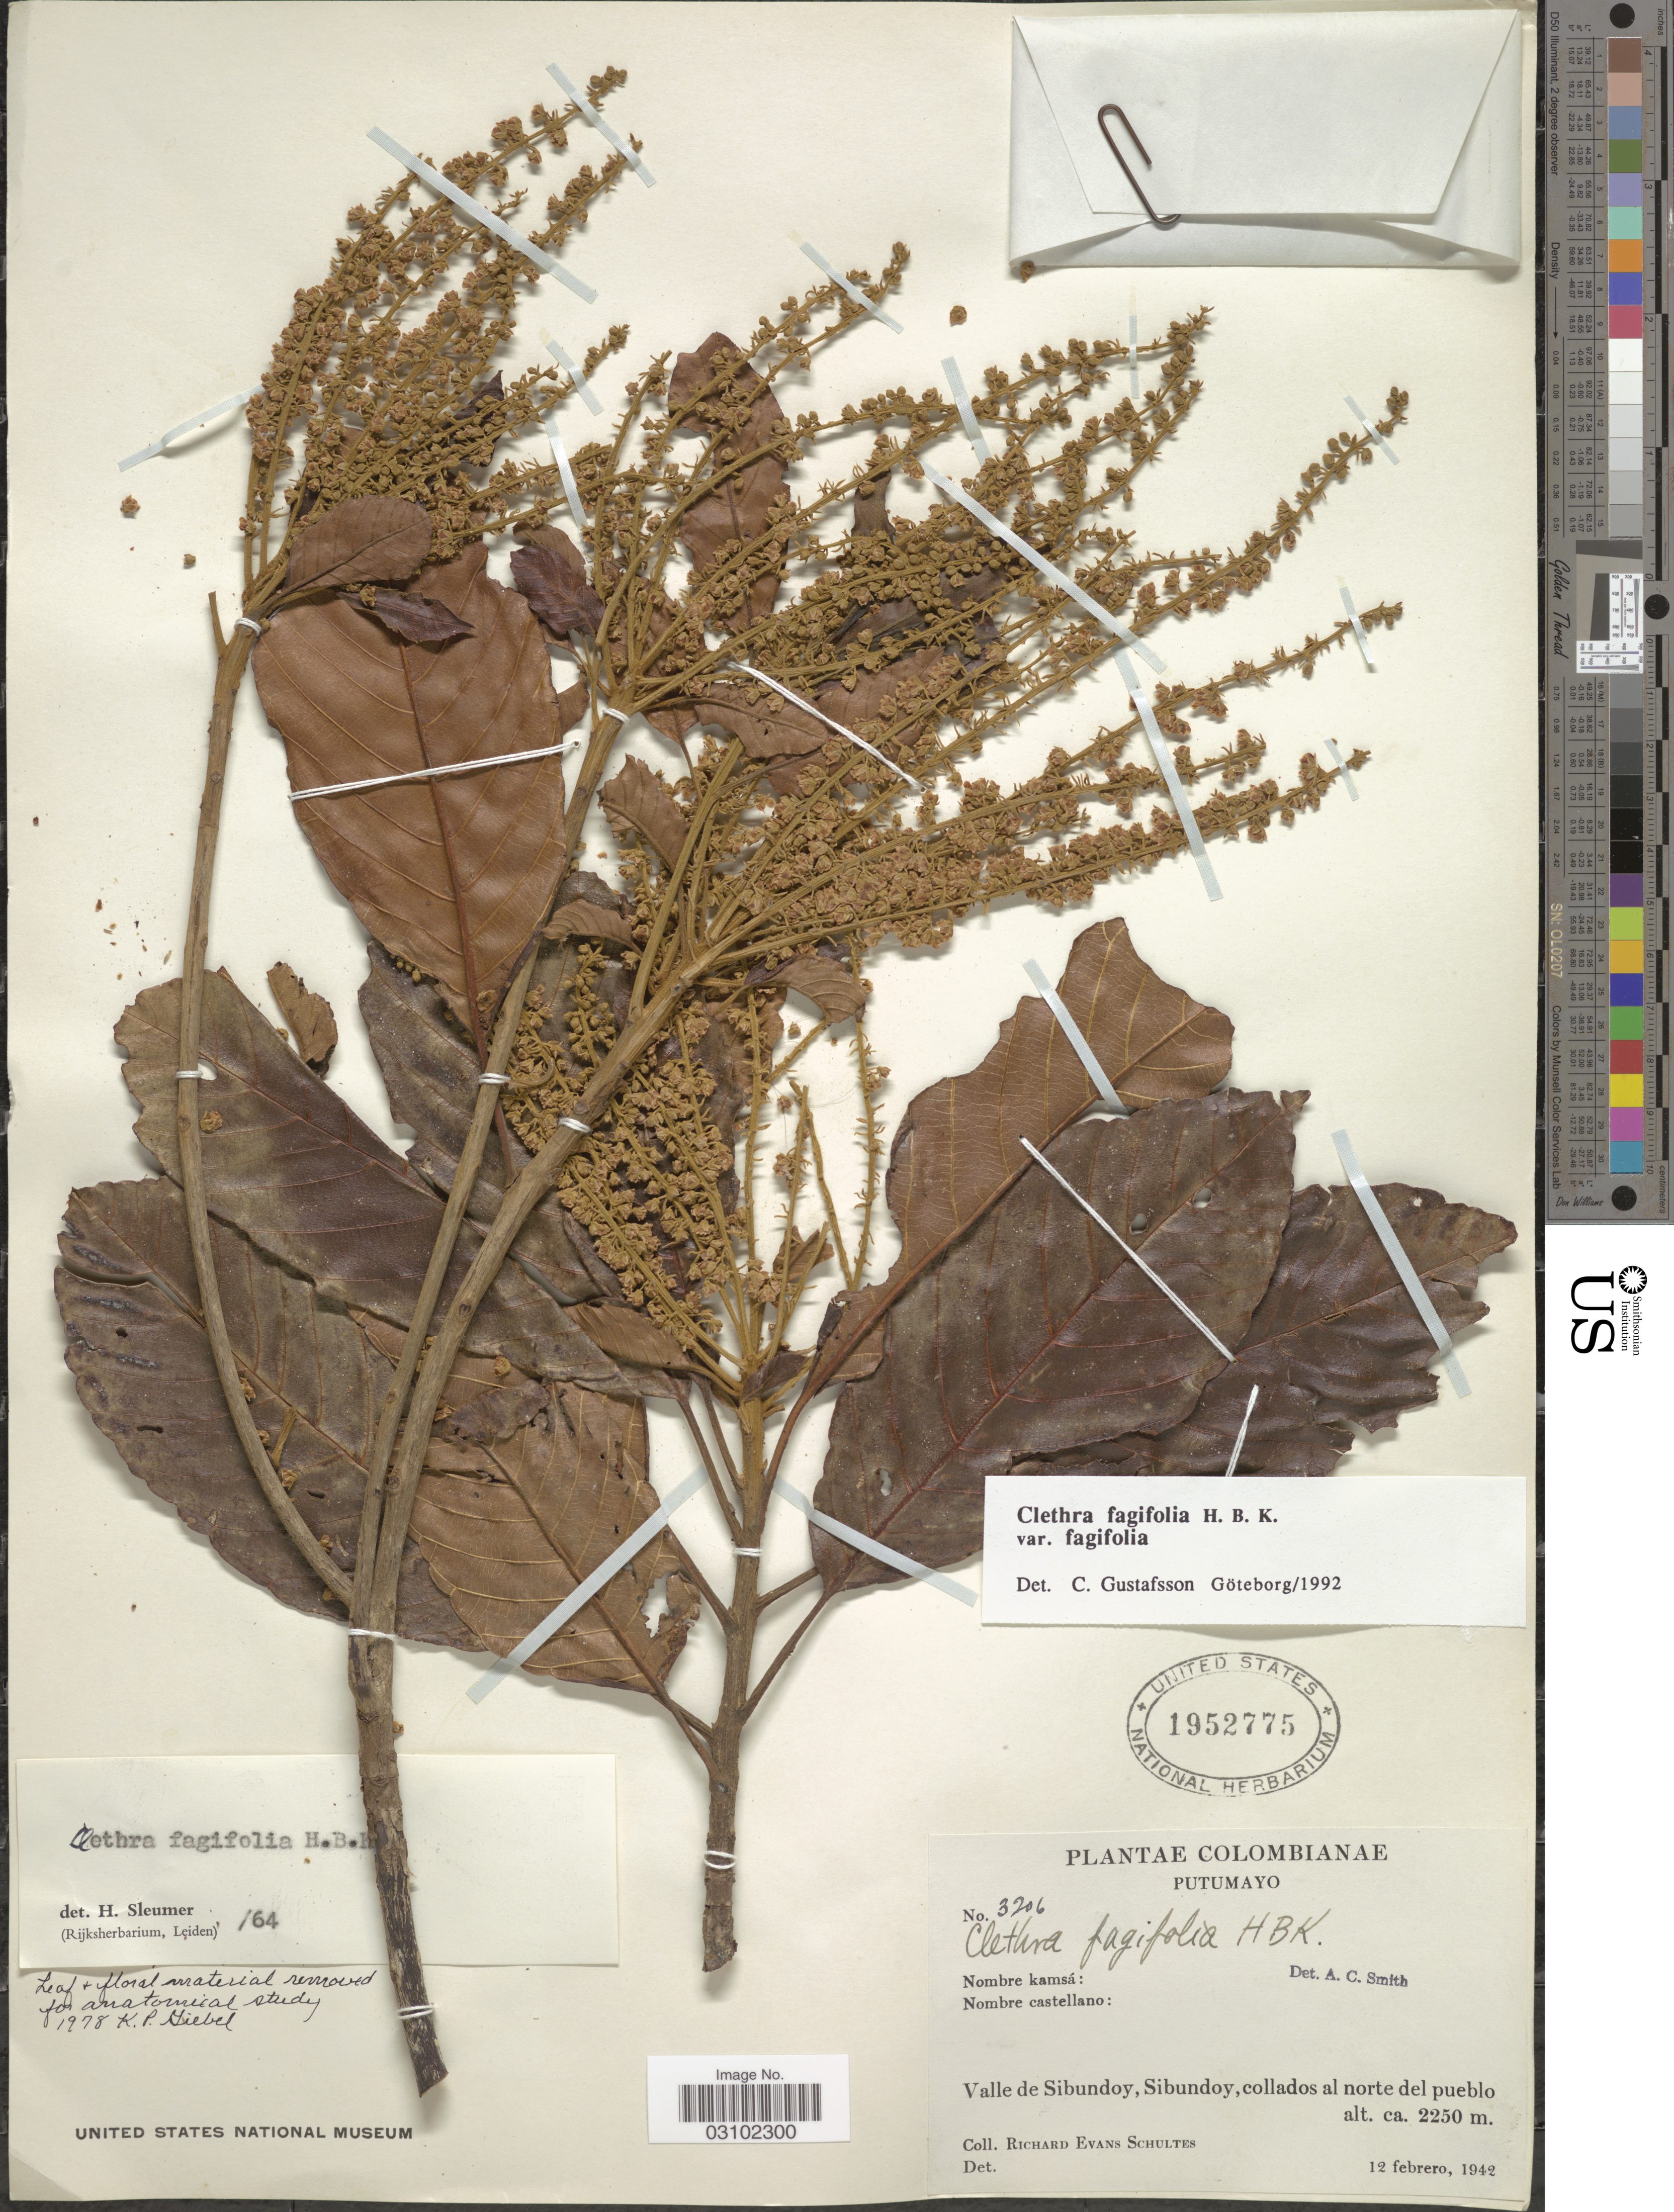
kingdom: Plantae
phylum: Tracheophyta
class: Magnoliopsida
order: Ericales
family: Clethraceae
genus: Clethra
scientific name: Clethra fagifolia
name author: Kunth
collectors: R. E. Schultes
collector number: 3206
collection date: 1942-02-12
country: Colombia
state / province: Putumayo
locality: Valle de Sibundoy, Sibundoy, collados al norte del pueblo.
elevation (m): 2250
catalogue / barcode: US 1952775